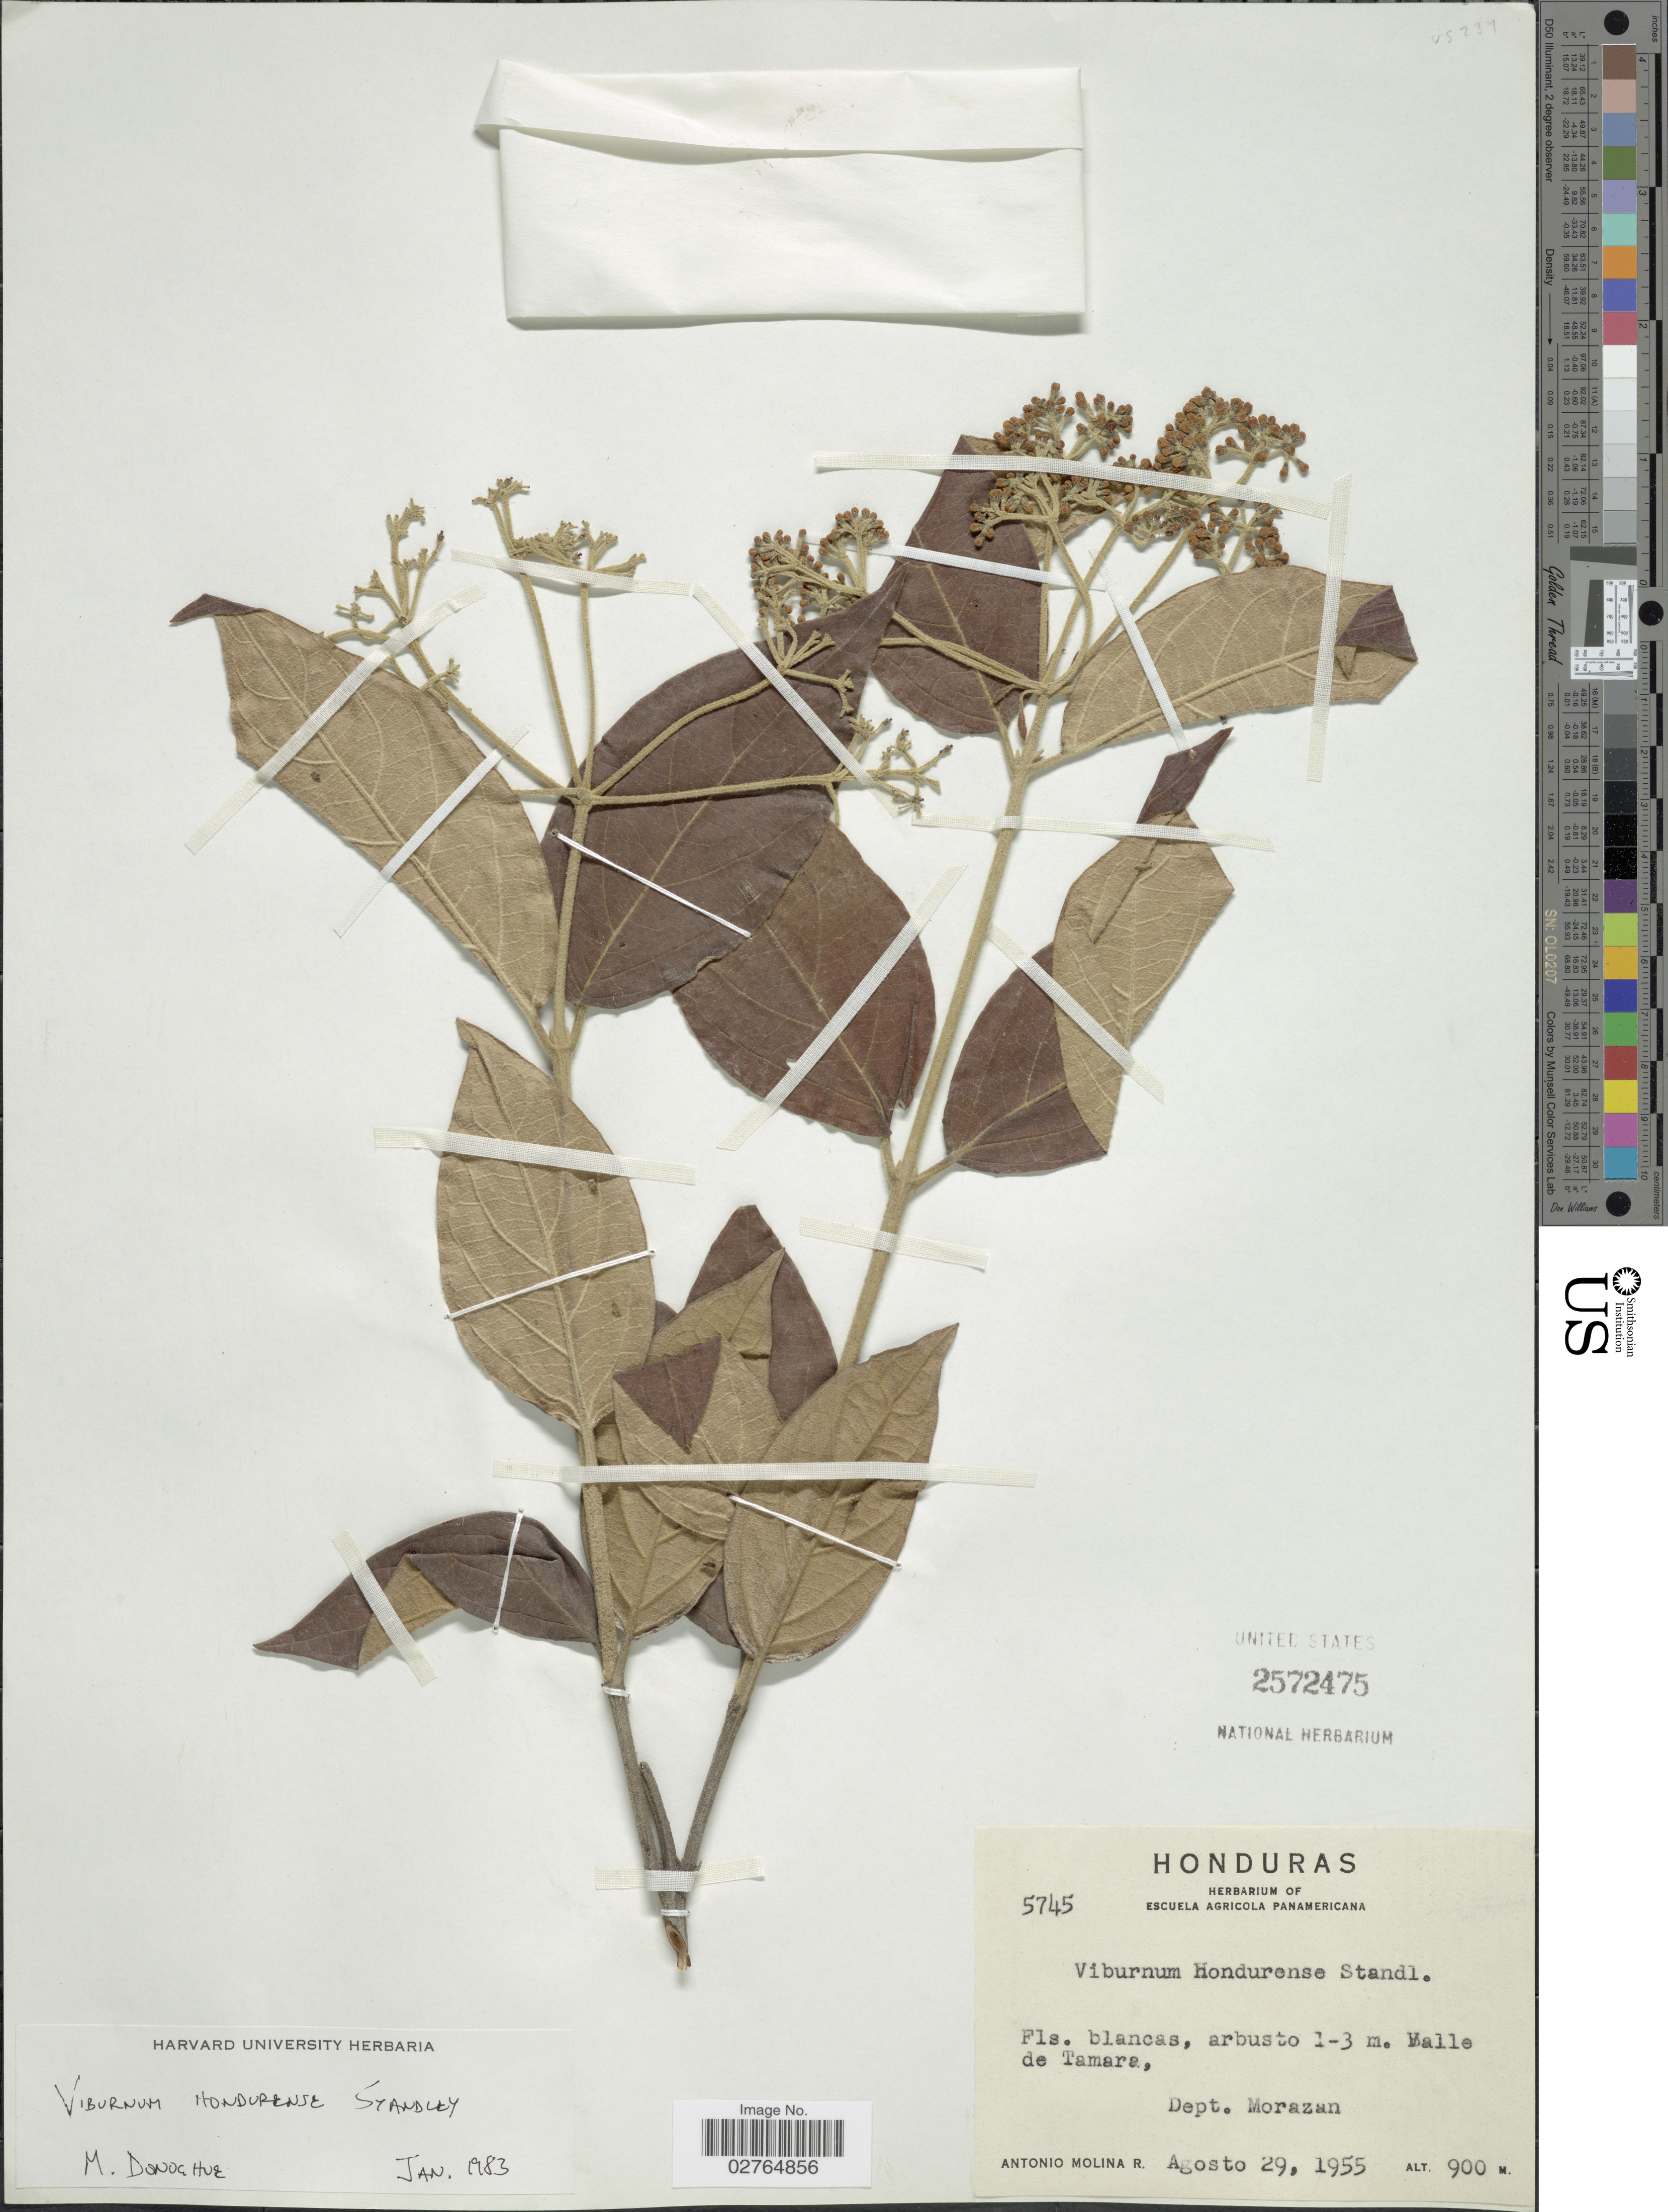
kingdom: Plantae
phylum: Tracheophyta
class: Magnoliopsida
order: Dipsacales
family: Viburnaceae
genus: Viburnum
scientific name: Viburnum hondurense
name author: Standl.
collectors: A. Molina R.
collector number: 5745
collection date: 1955-08-29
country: Honduras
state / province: Fco. Morazán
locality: Valle de Tamara. Dept. Morazan.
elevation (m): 900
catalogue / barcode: US 2572475